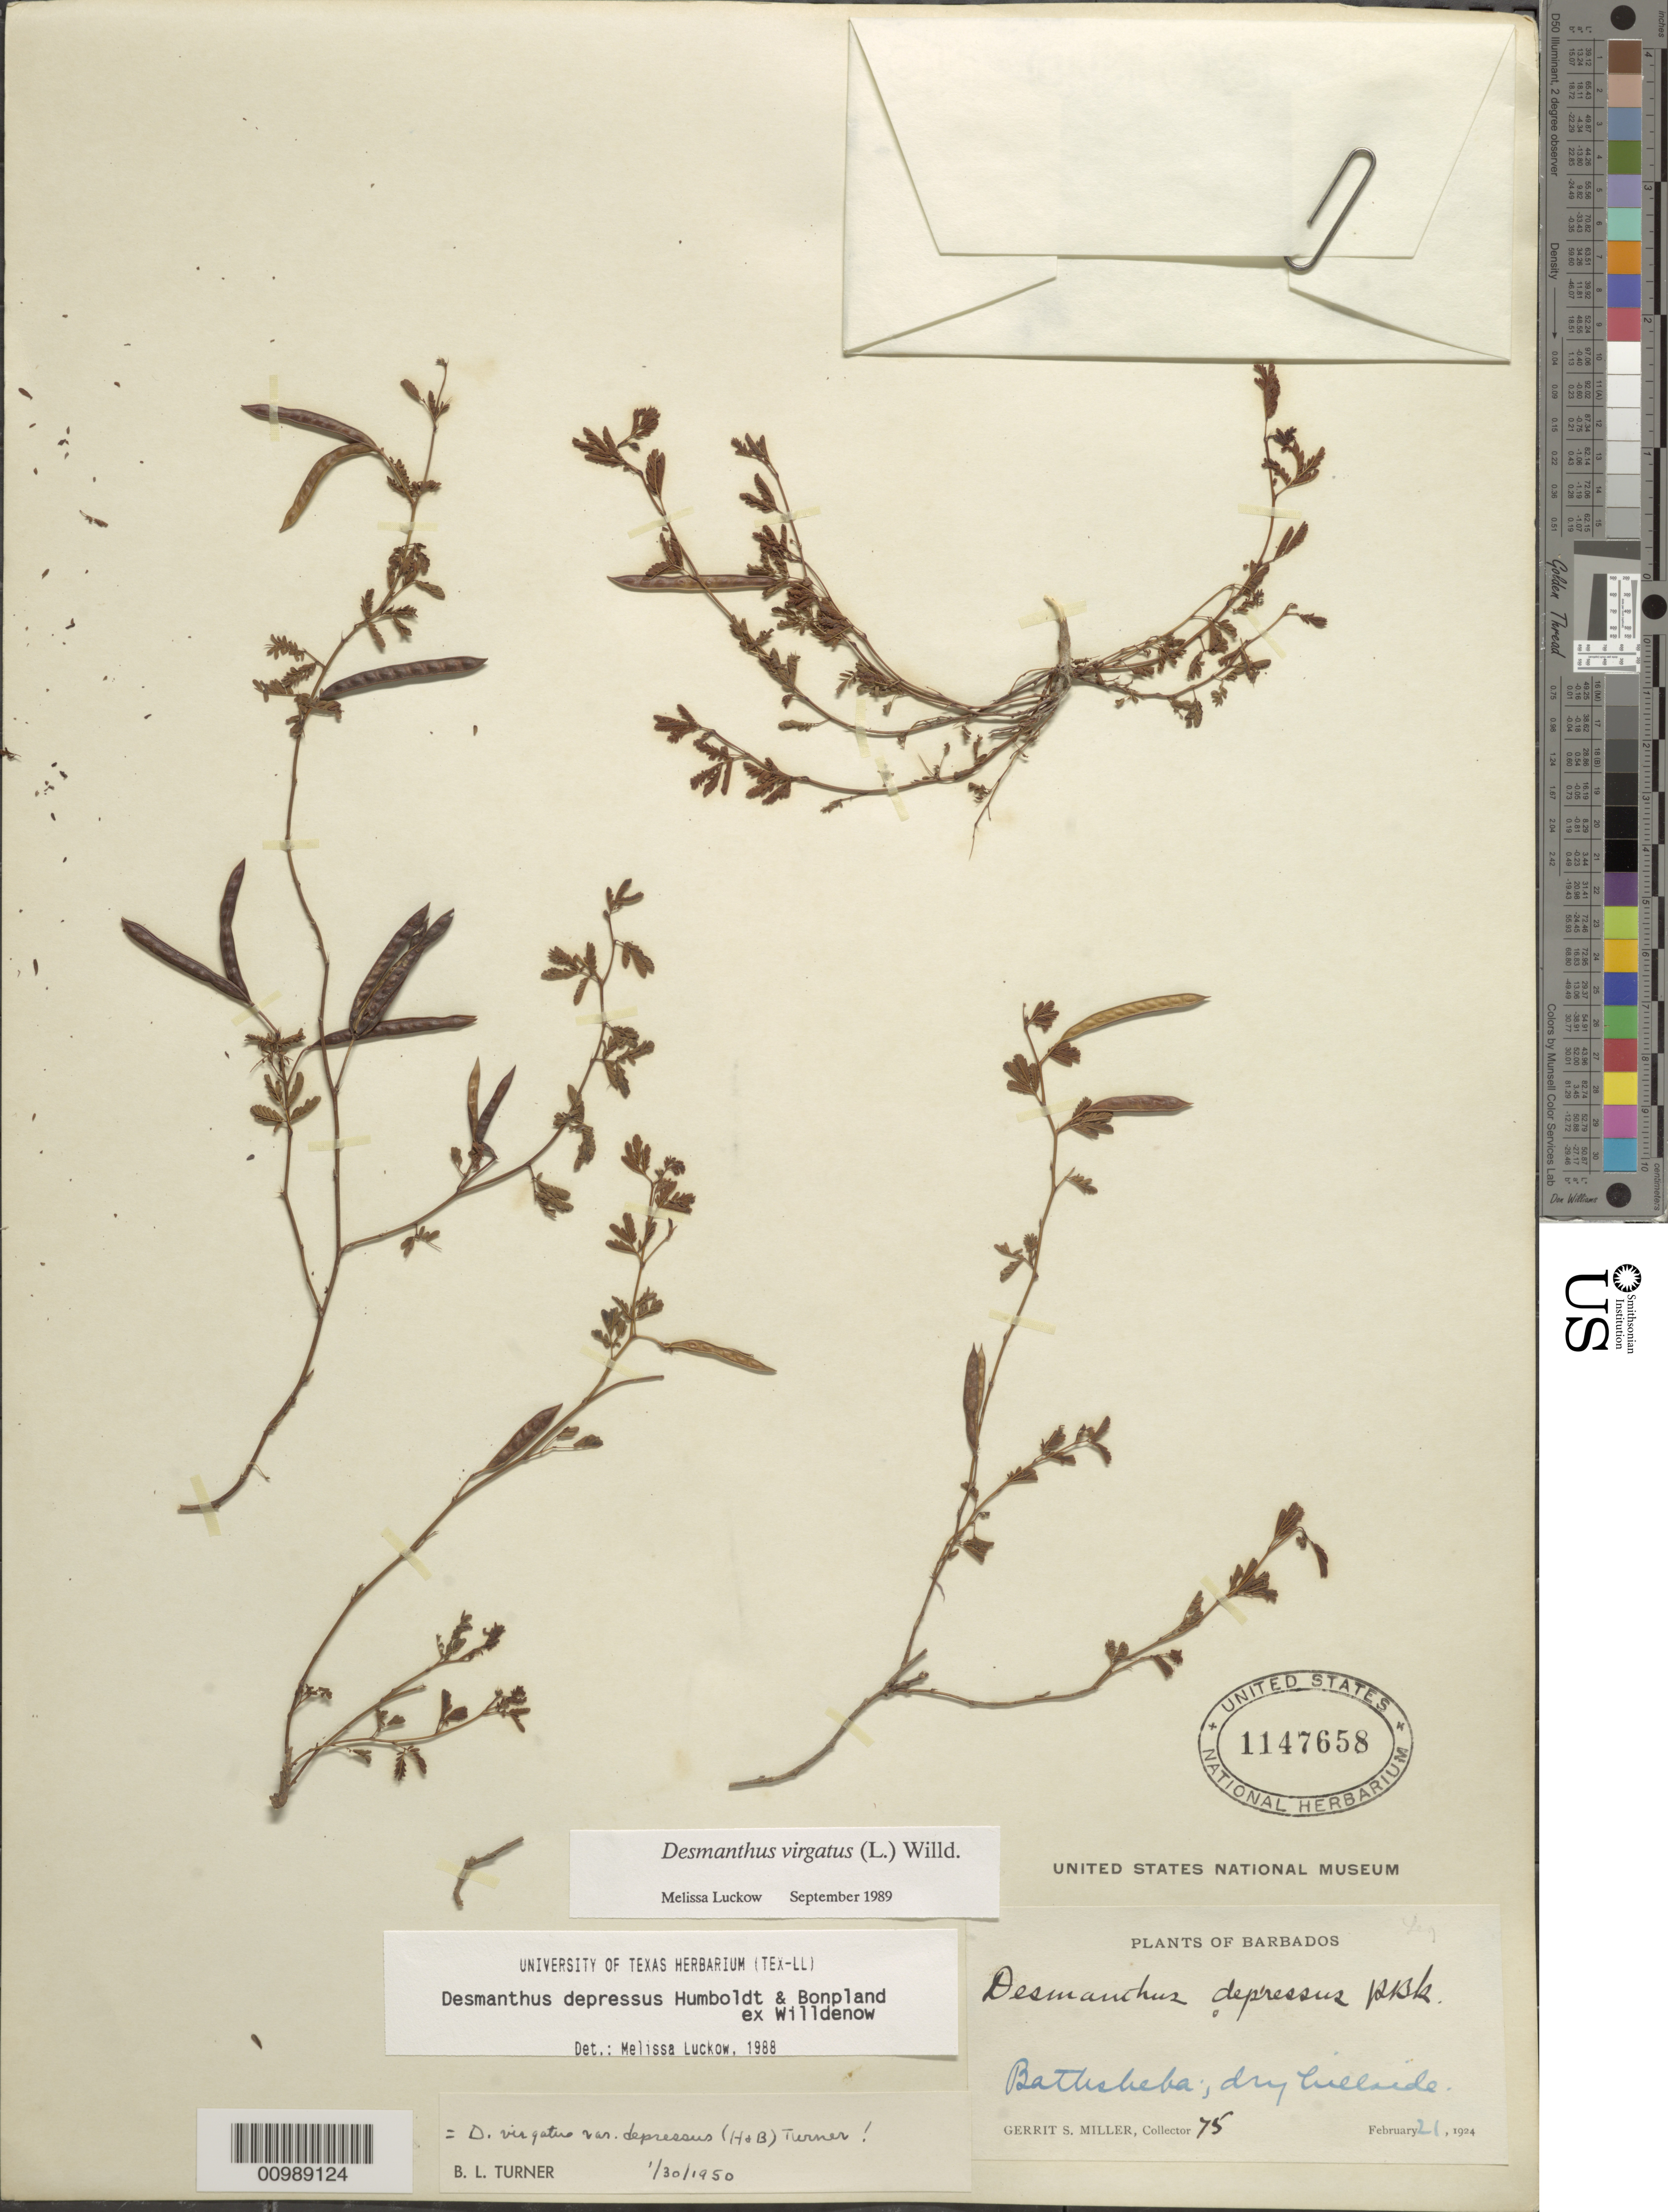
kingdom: Plantae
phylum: Tracheophyta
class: Magnoliopsida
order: Fabales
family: Fabaceae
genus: Desmanthus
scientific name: Desmanthus virgatus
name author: (L.) Willd.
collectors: G. S. Miller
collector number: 75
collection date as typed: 21 Feb 1924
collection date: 1924-02-21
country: Barbados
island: Barbados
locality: Batlisheba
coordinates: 0 N, 0 E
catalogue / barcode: US 1147658